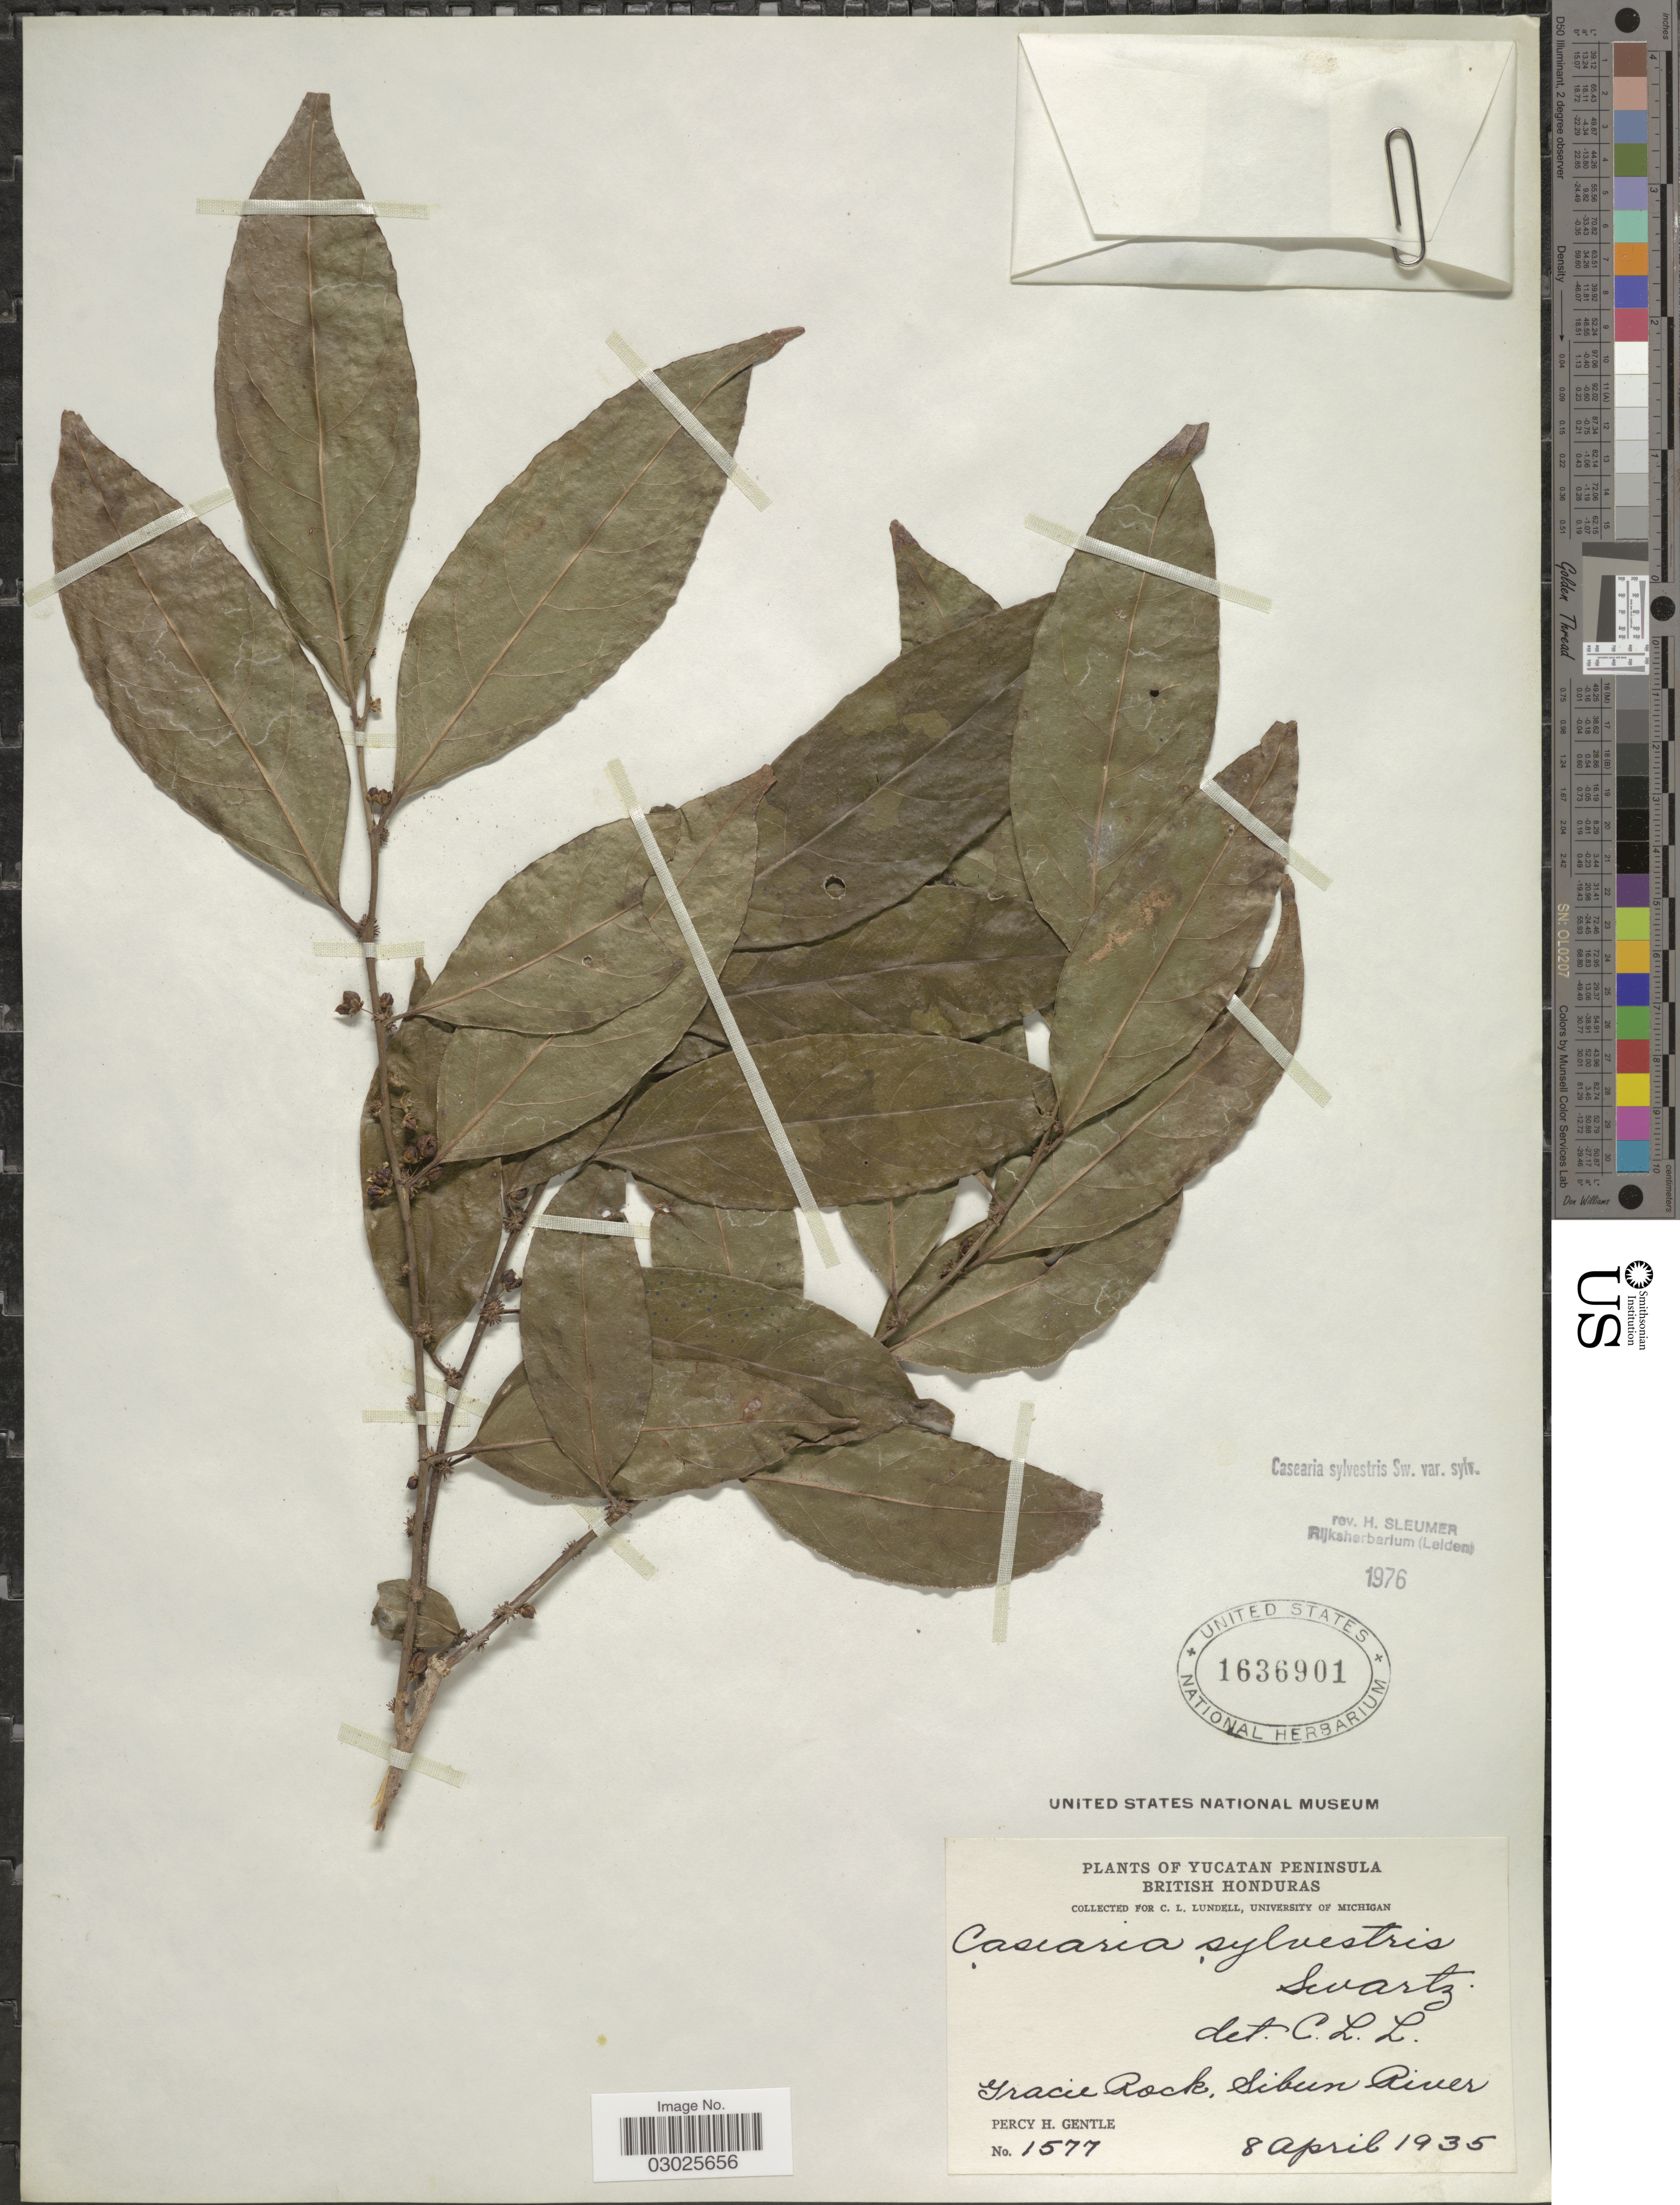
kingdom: Plantae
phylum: Tracheophyta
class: Magnoliopsida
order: Malpighiales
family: Salicaceae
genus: Casearia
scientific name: Casearia sylvestris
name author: Sw.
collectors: P. H. Gentle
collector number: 1577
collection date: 1935-04-08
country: Belize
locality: Yucatan Peninsula, British Honduras. Gracie Rock, Sibun River.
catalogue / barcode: US 1636901